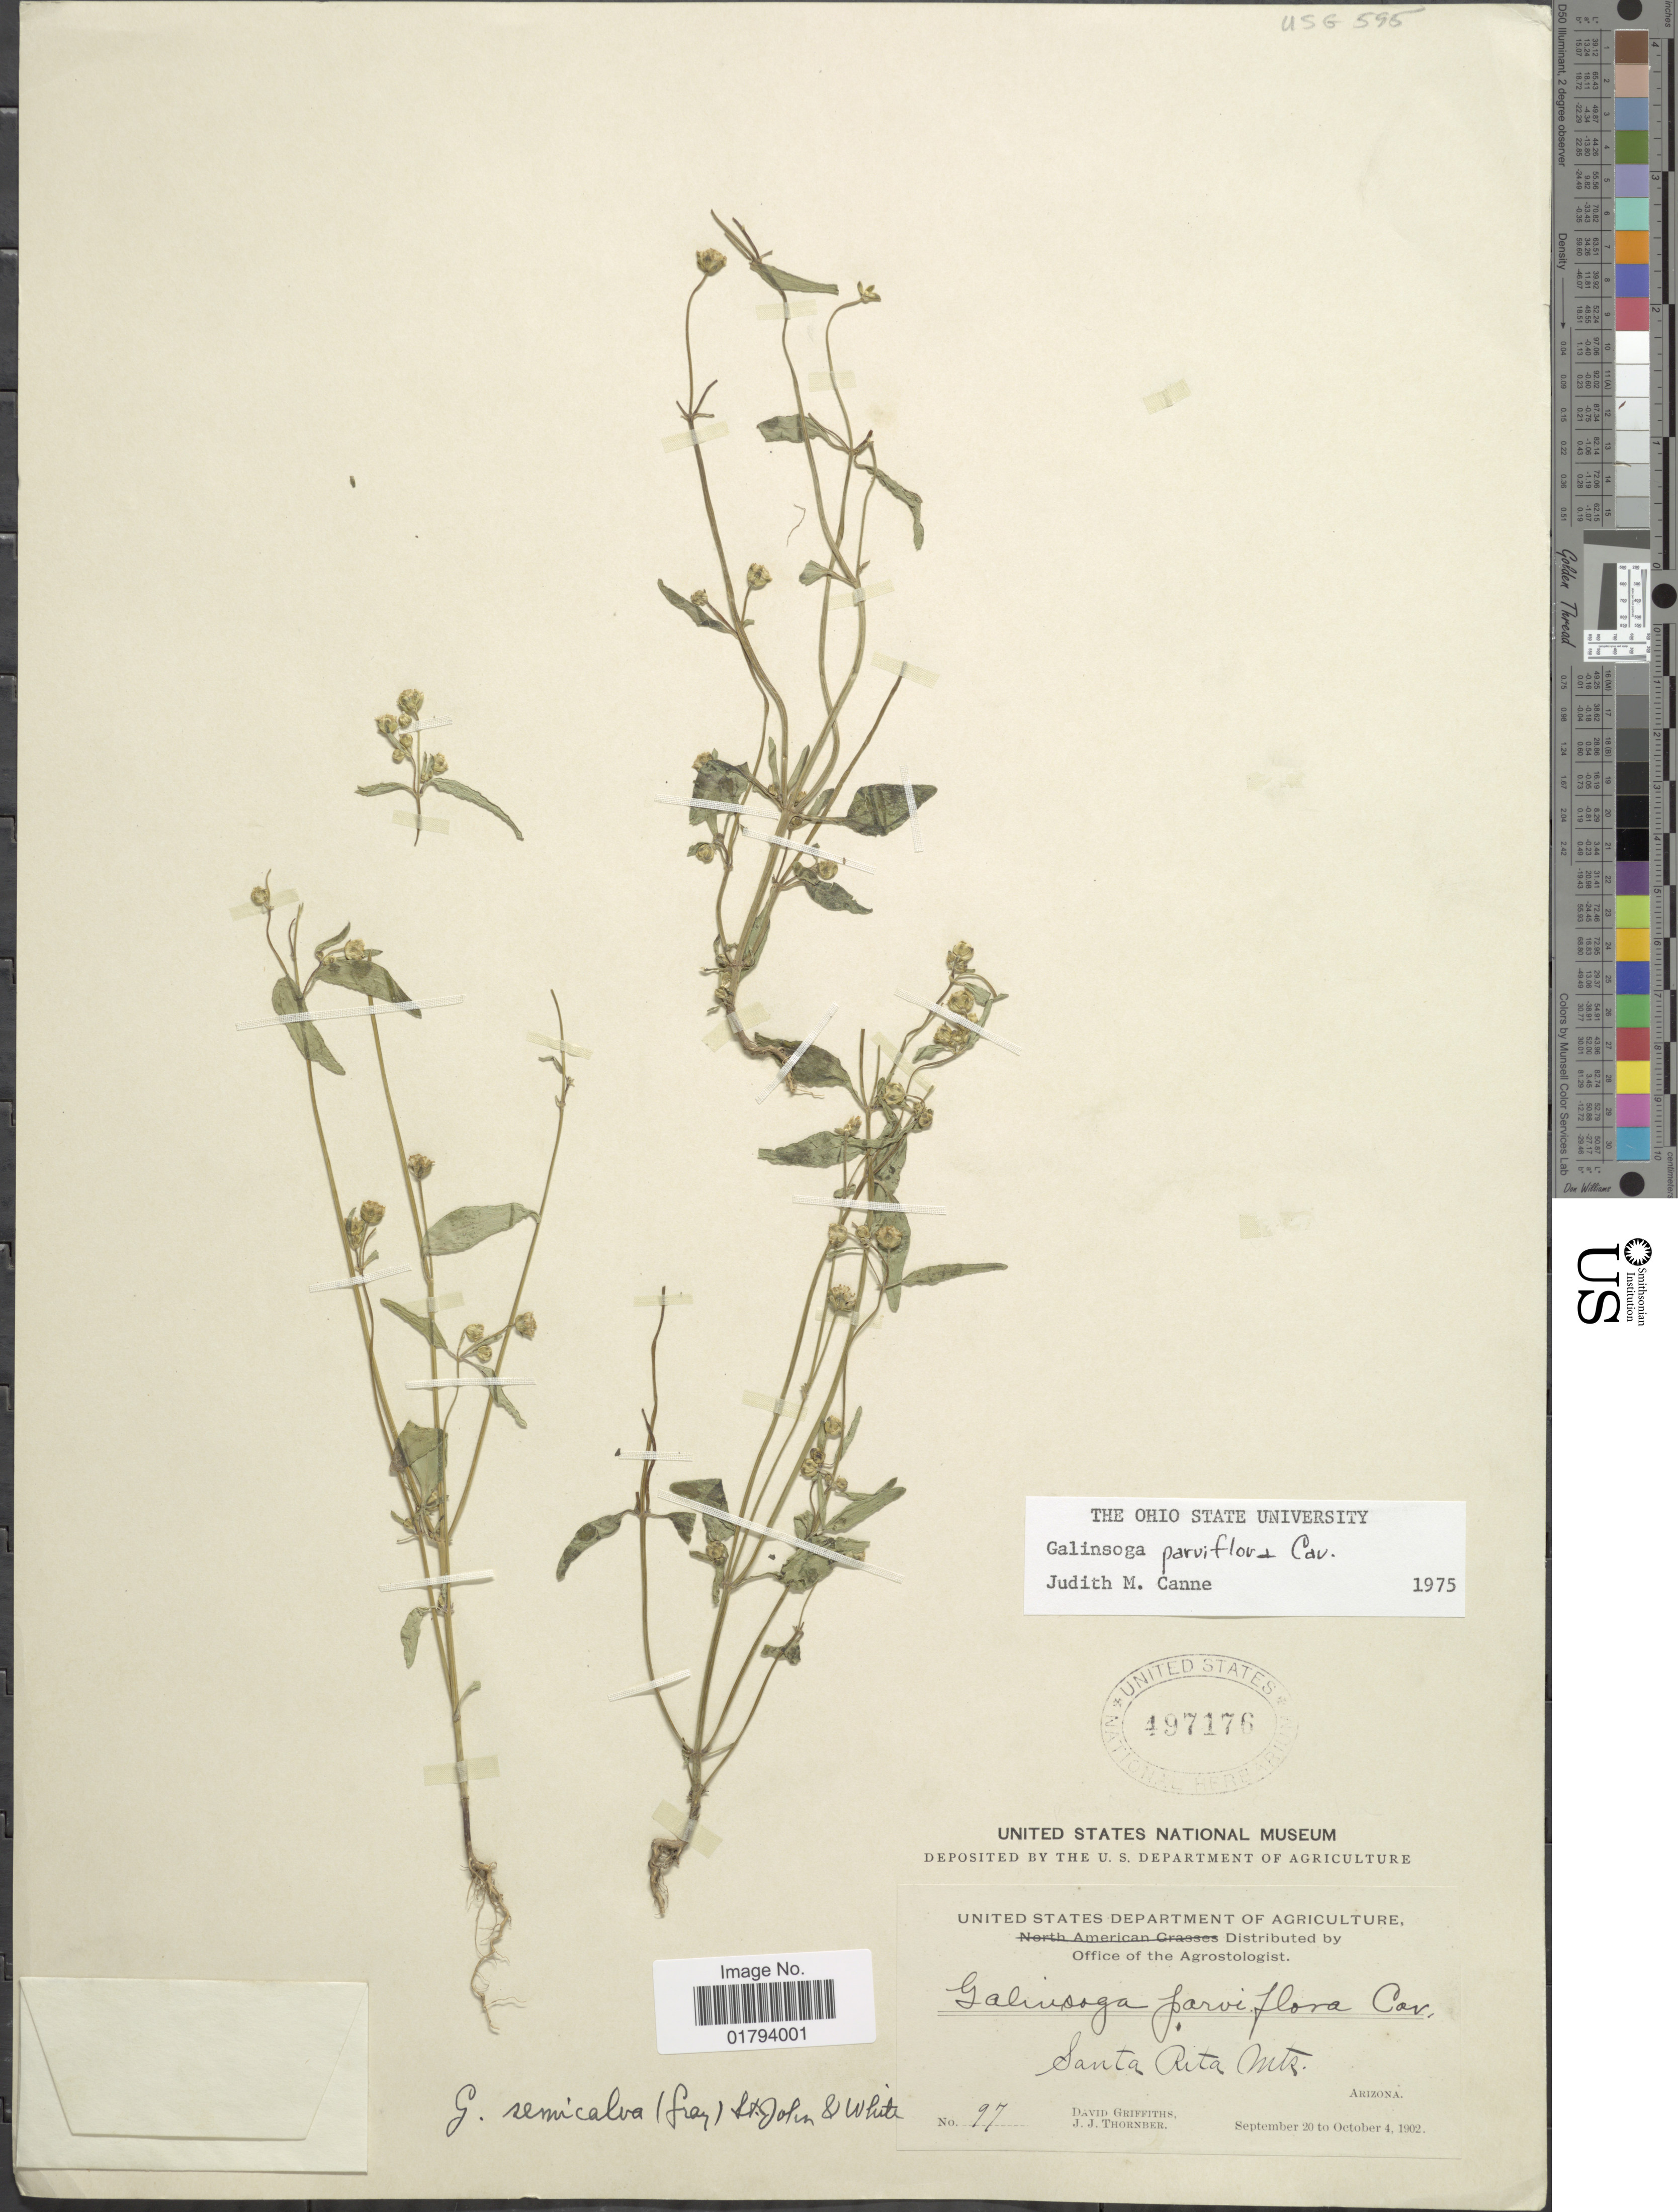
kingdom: Plantae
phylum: Tracheophyta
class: Magnoliopsida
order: Asterales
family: Asteraceae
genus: Galinsoga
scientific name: Galinsoga parviflora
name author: Cav.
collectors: D. Griffiths & J. Thornber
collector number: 97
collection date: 1902-09-20/1902-10-04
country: United States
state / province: Arizona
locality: Santa Rita Mts.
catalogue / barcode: US 497176